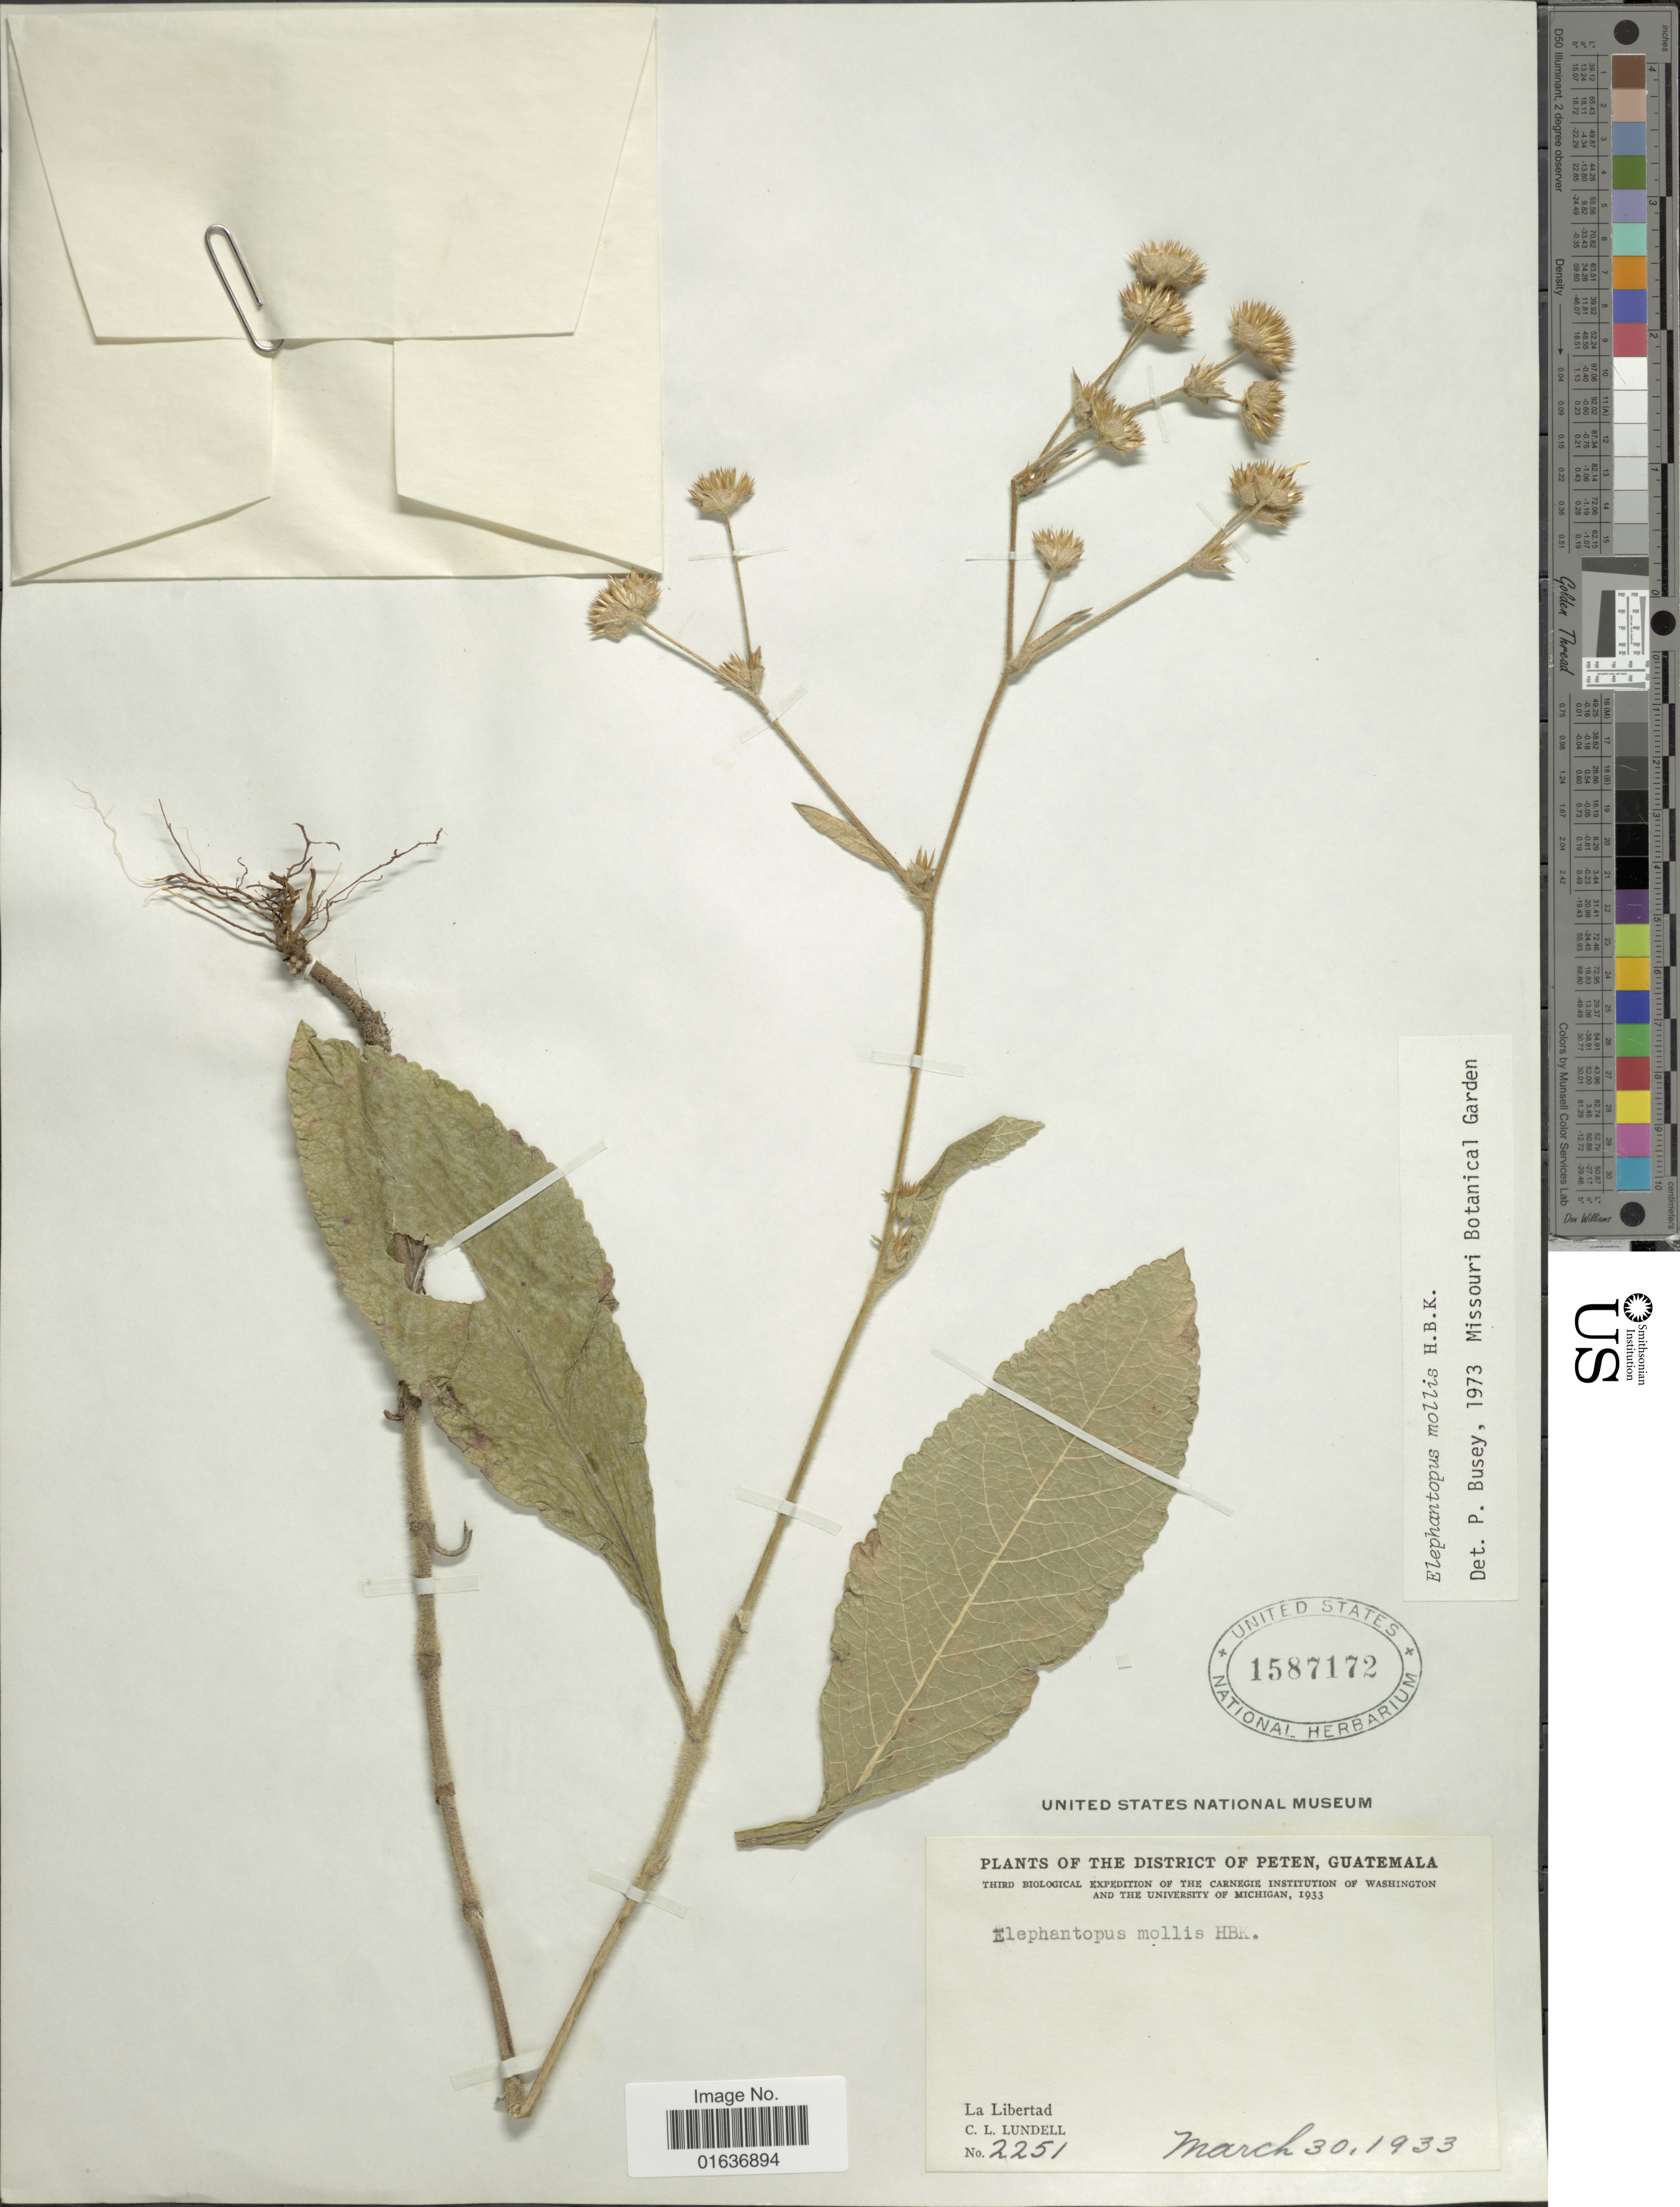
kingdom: Plantae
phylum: Tracheophyta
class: Magnoliopsida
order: Asterales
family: Asteraceae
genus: Elephantopus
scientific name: Elephantopus mollis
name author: Kunth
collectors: C. L. Lundell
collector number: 2251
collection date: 1933-03-30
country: Guatemala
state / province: El Petén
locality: District of Peten, La Libertad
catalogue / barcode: US 1587172